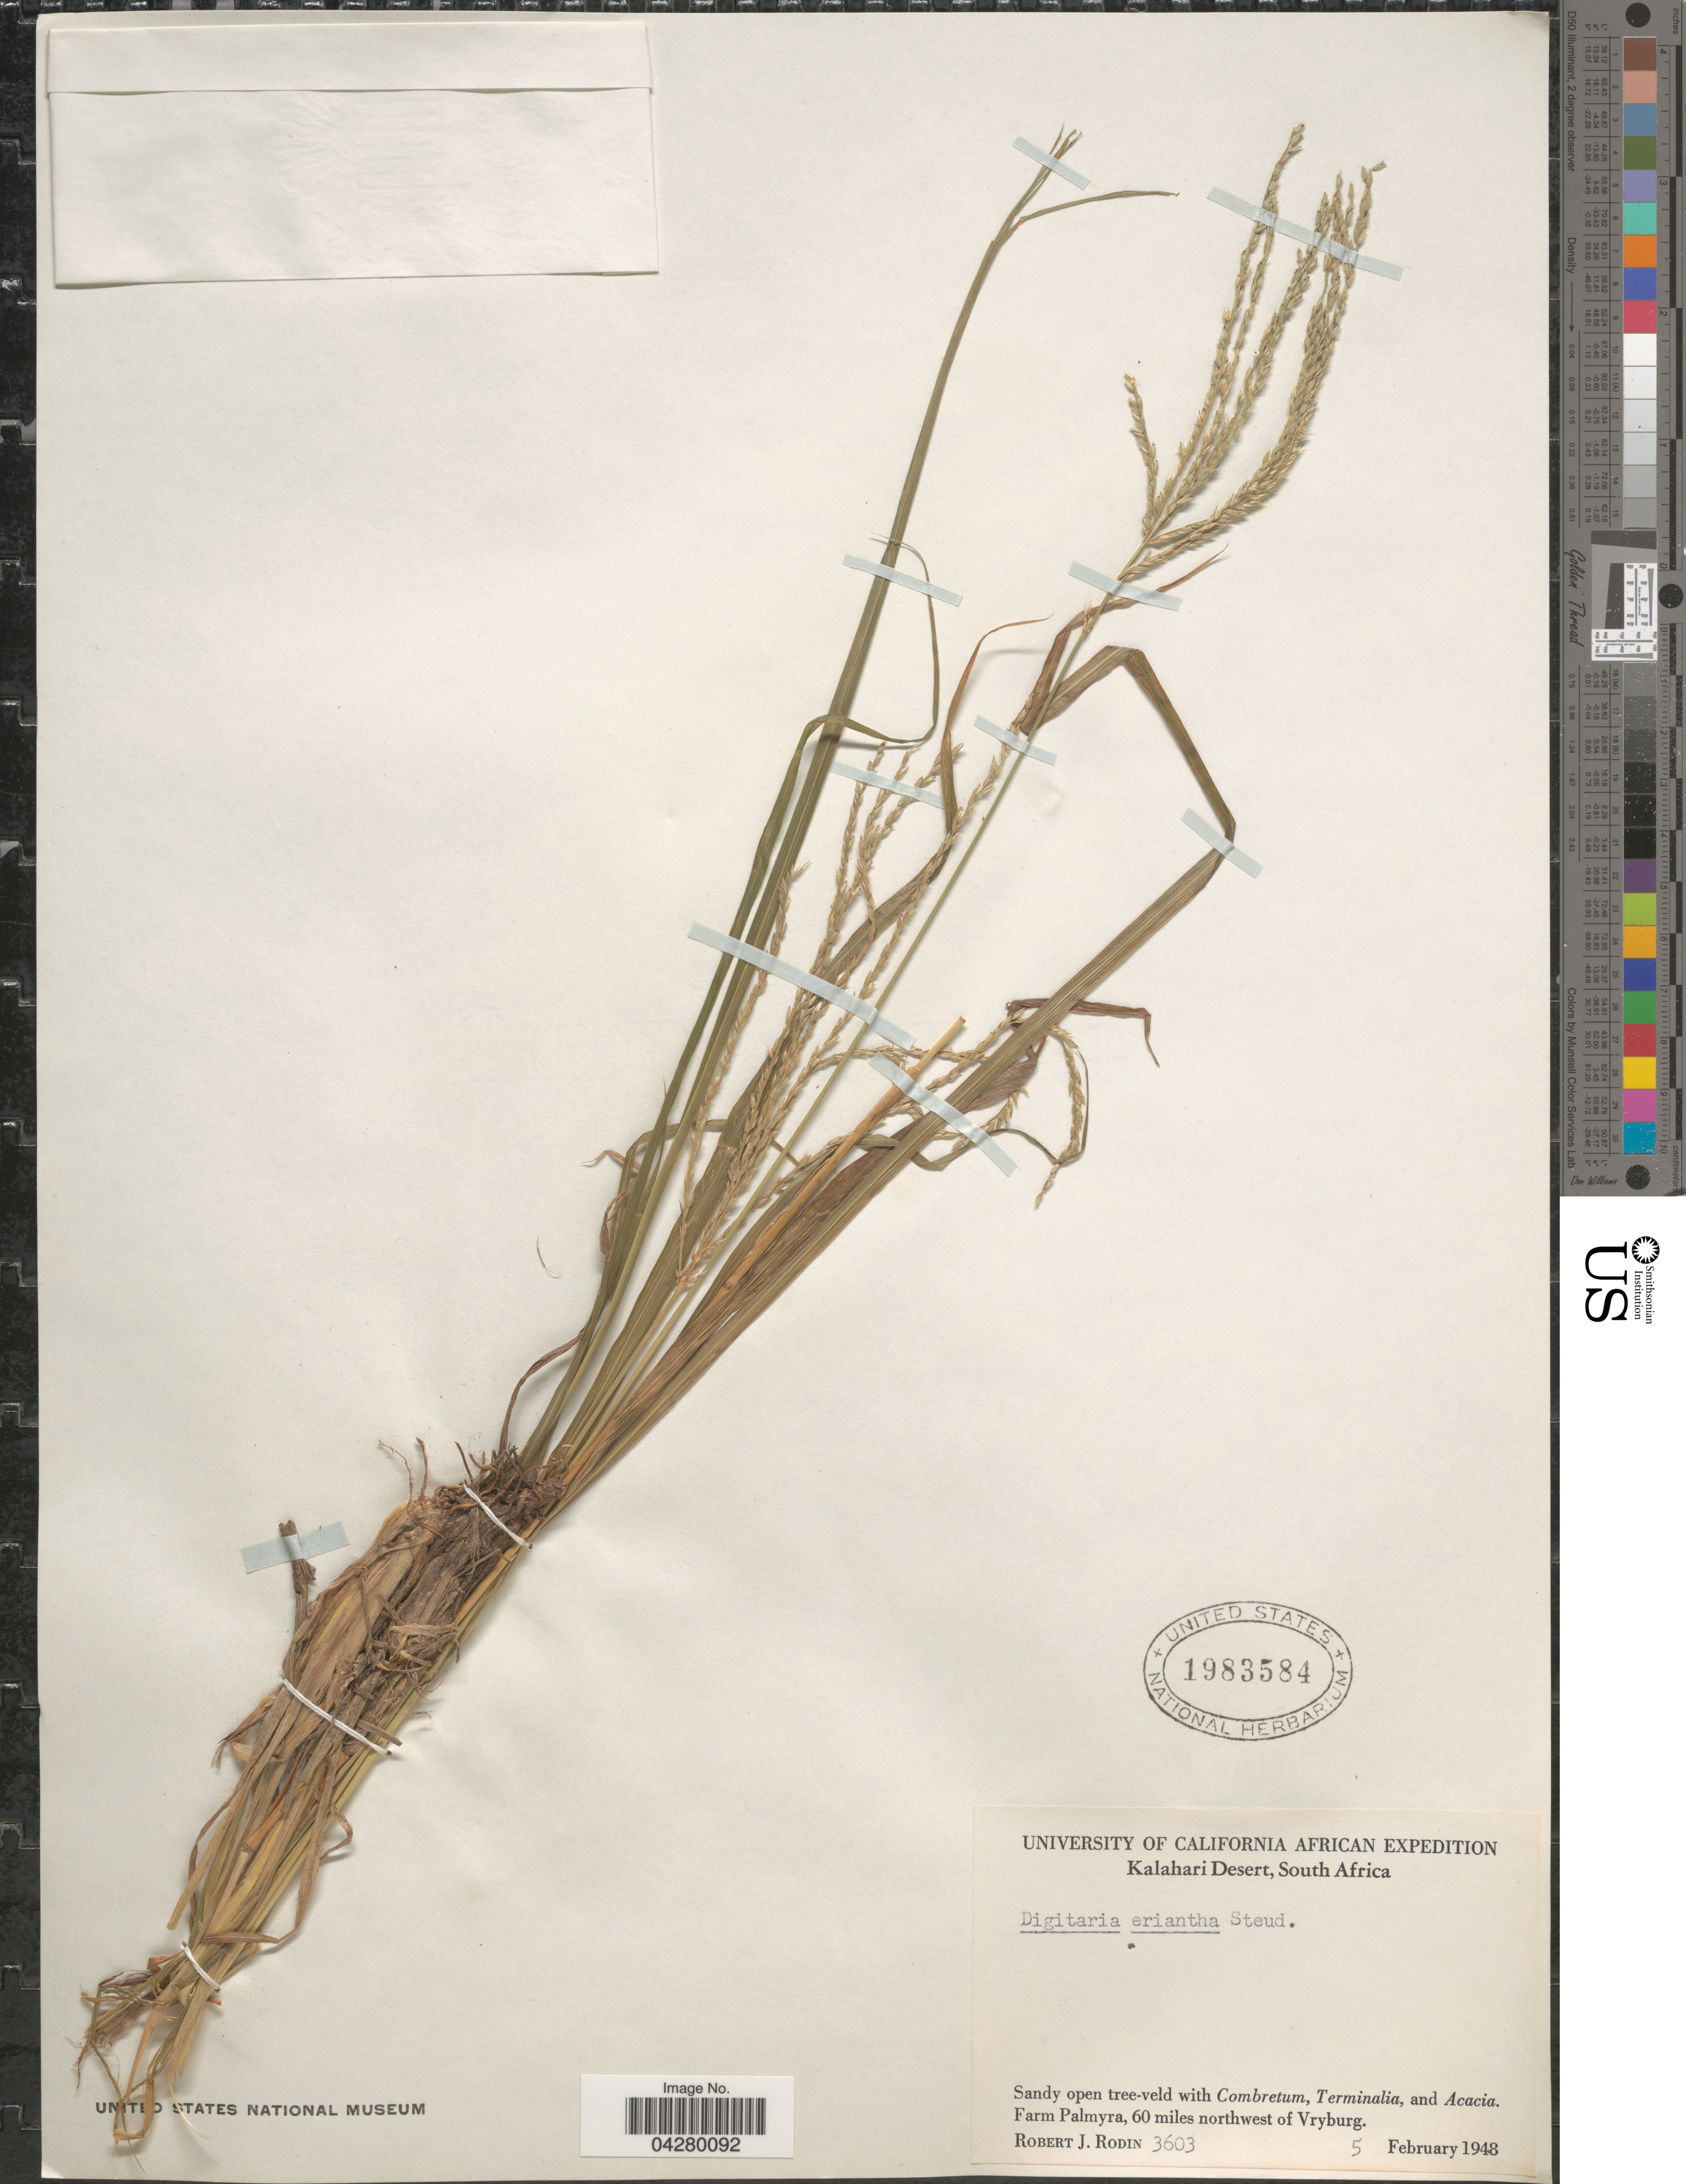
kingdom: Plantae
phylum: Tracheophyta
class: Liliopsida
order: Poales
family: Poaceae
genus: Digitaria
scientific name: Digitaria eriantha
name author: Steud.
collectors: R. J. Rodin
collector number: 3603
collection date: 1948-02-05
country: South Africa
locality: University of California African Expedition. Kalahari Desert. Sandy open tree-veld. Farm Palmyra, 60 miles northwest of Vryburg.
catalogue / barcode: US 1983584